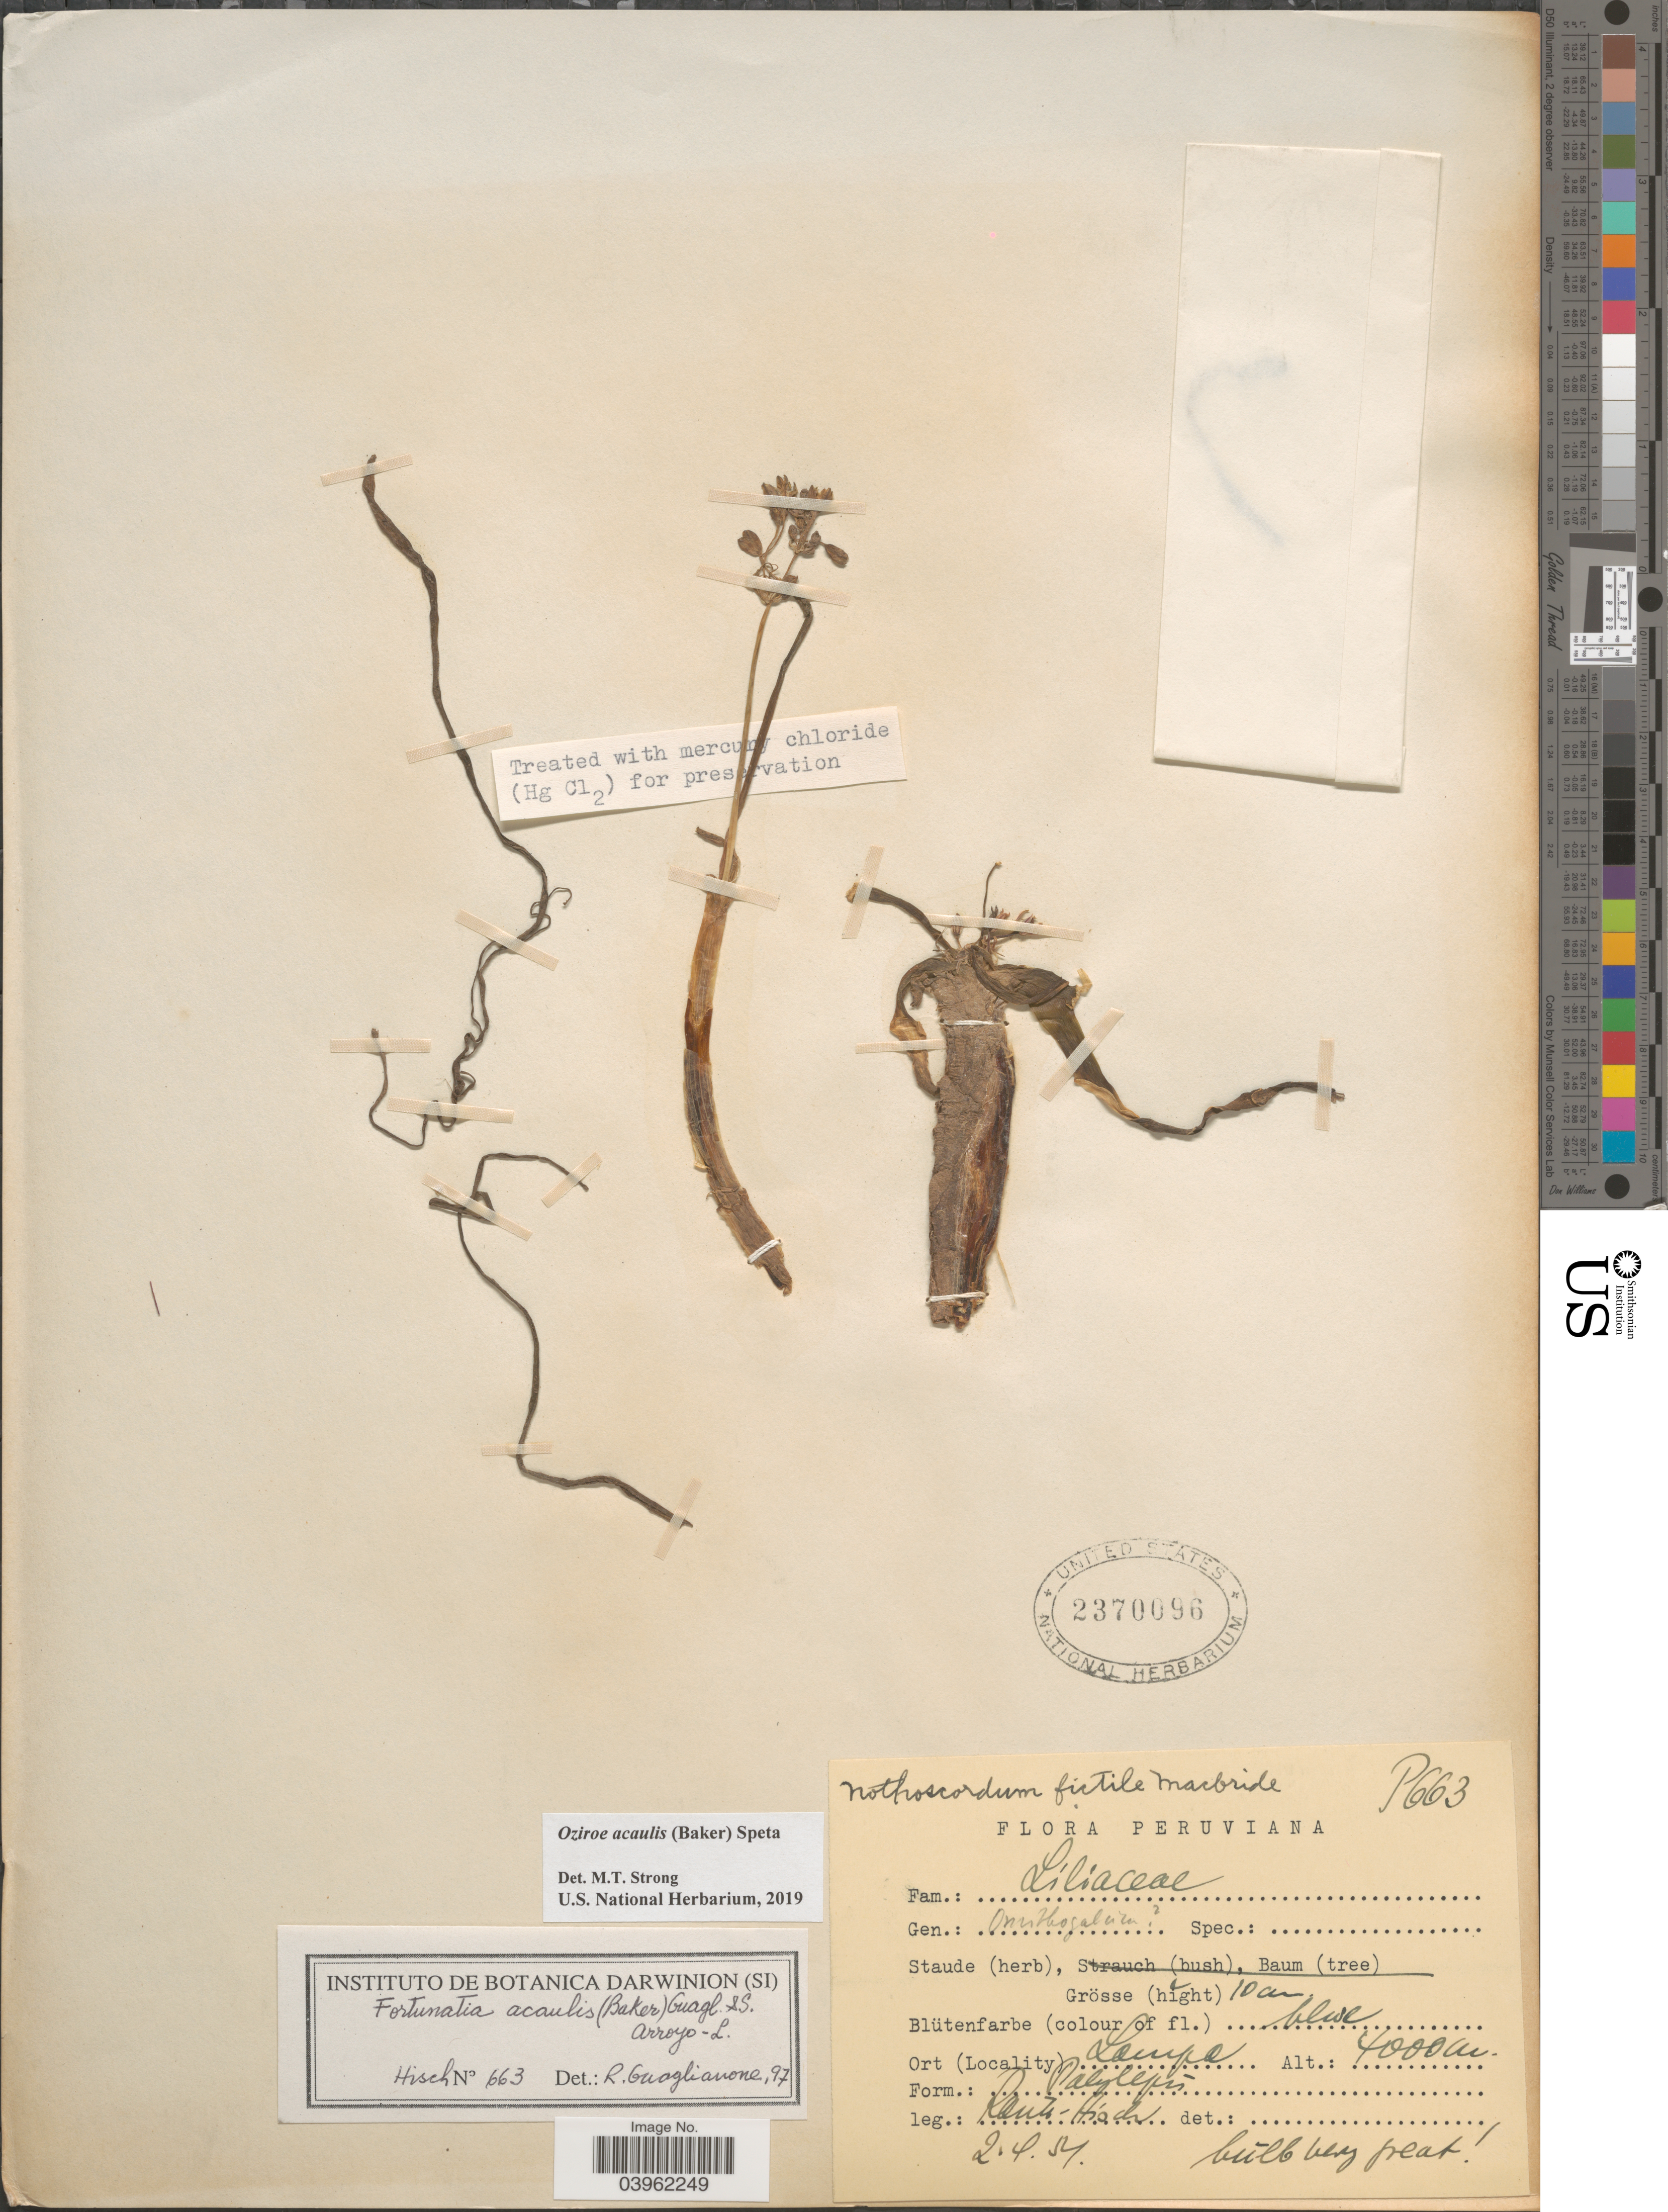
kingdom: Plantae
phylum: Tracheophyta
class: Liliopsida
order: Asparagales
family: Asparagaceae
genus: Oziroe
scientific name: Oziroë acaulis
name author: (Baker) Speta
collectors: W. Rauh & G. Hirsch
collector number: P663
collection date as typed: Transcribed d/m/y: 2/4/54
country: Peru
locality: Lampa.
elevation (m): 4000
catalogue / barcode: US 2370096